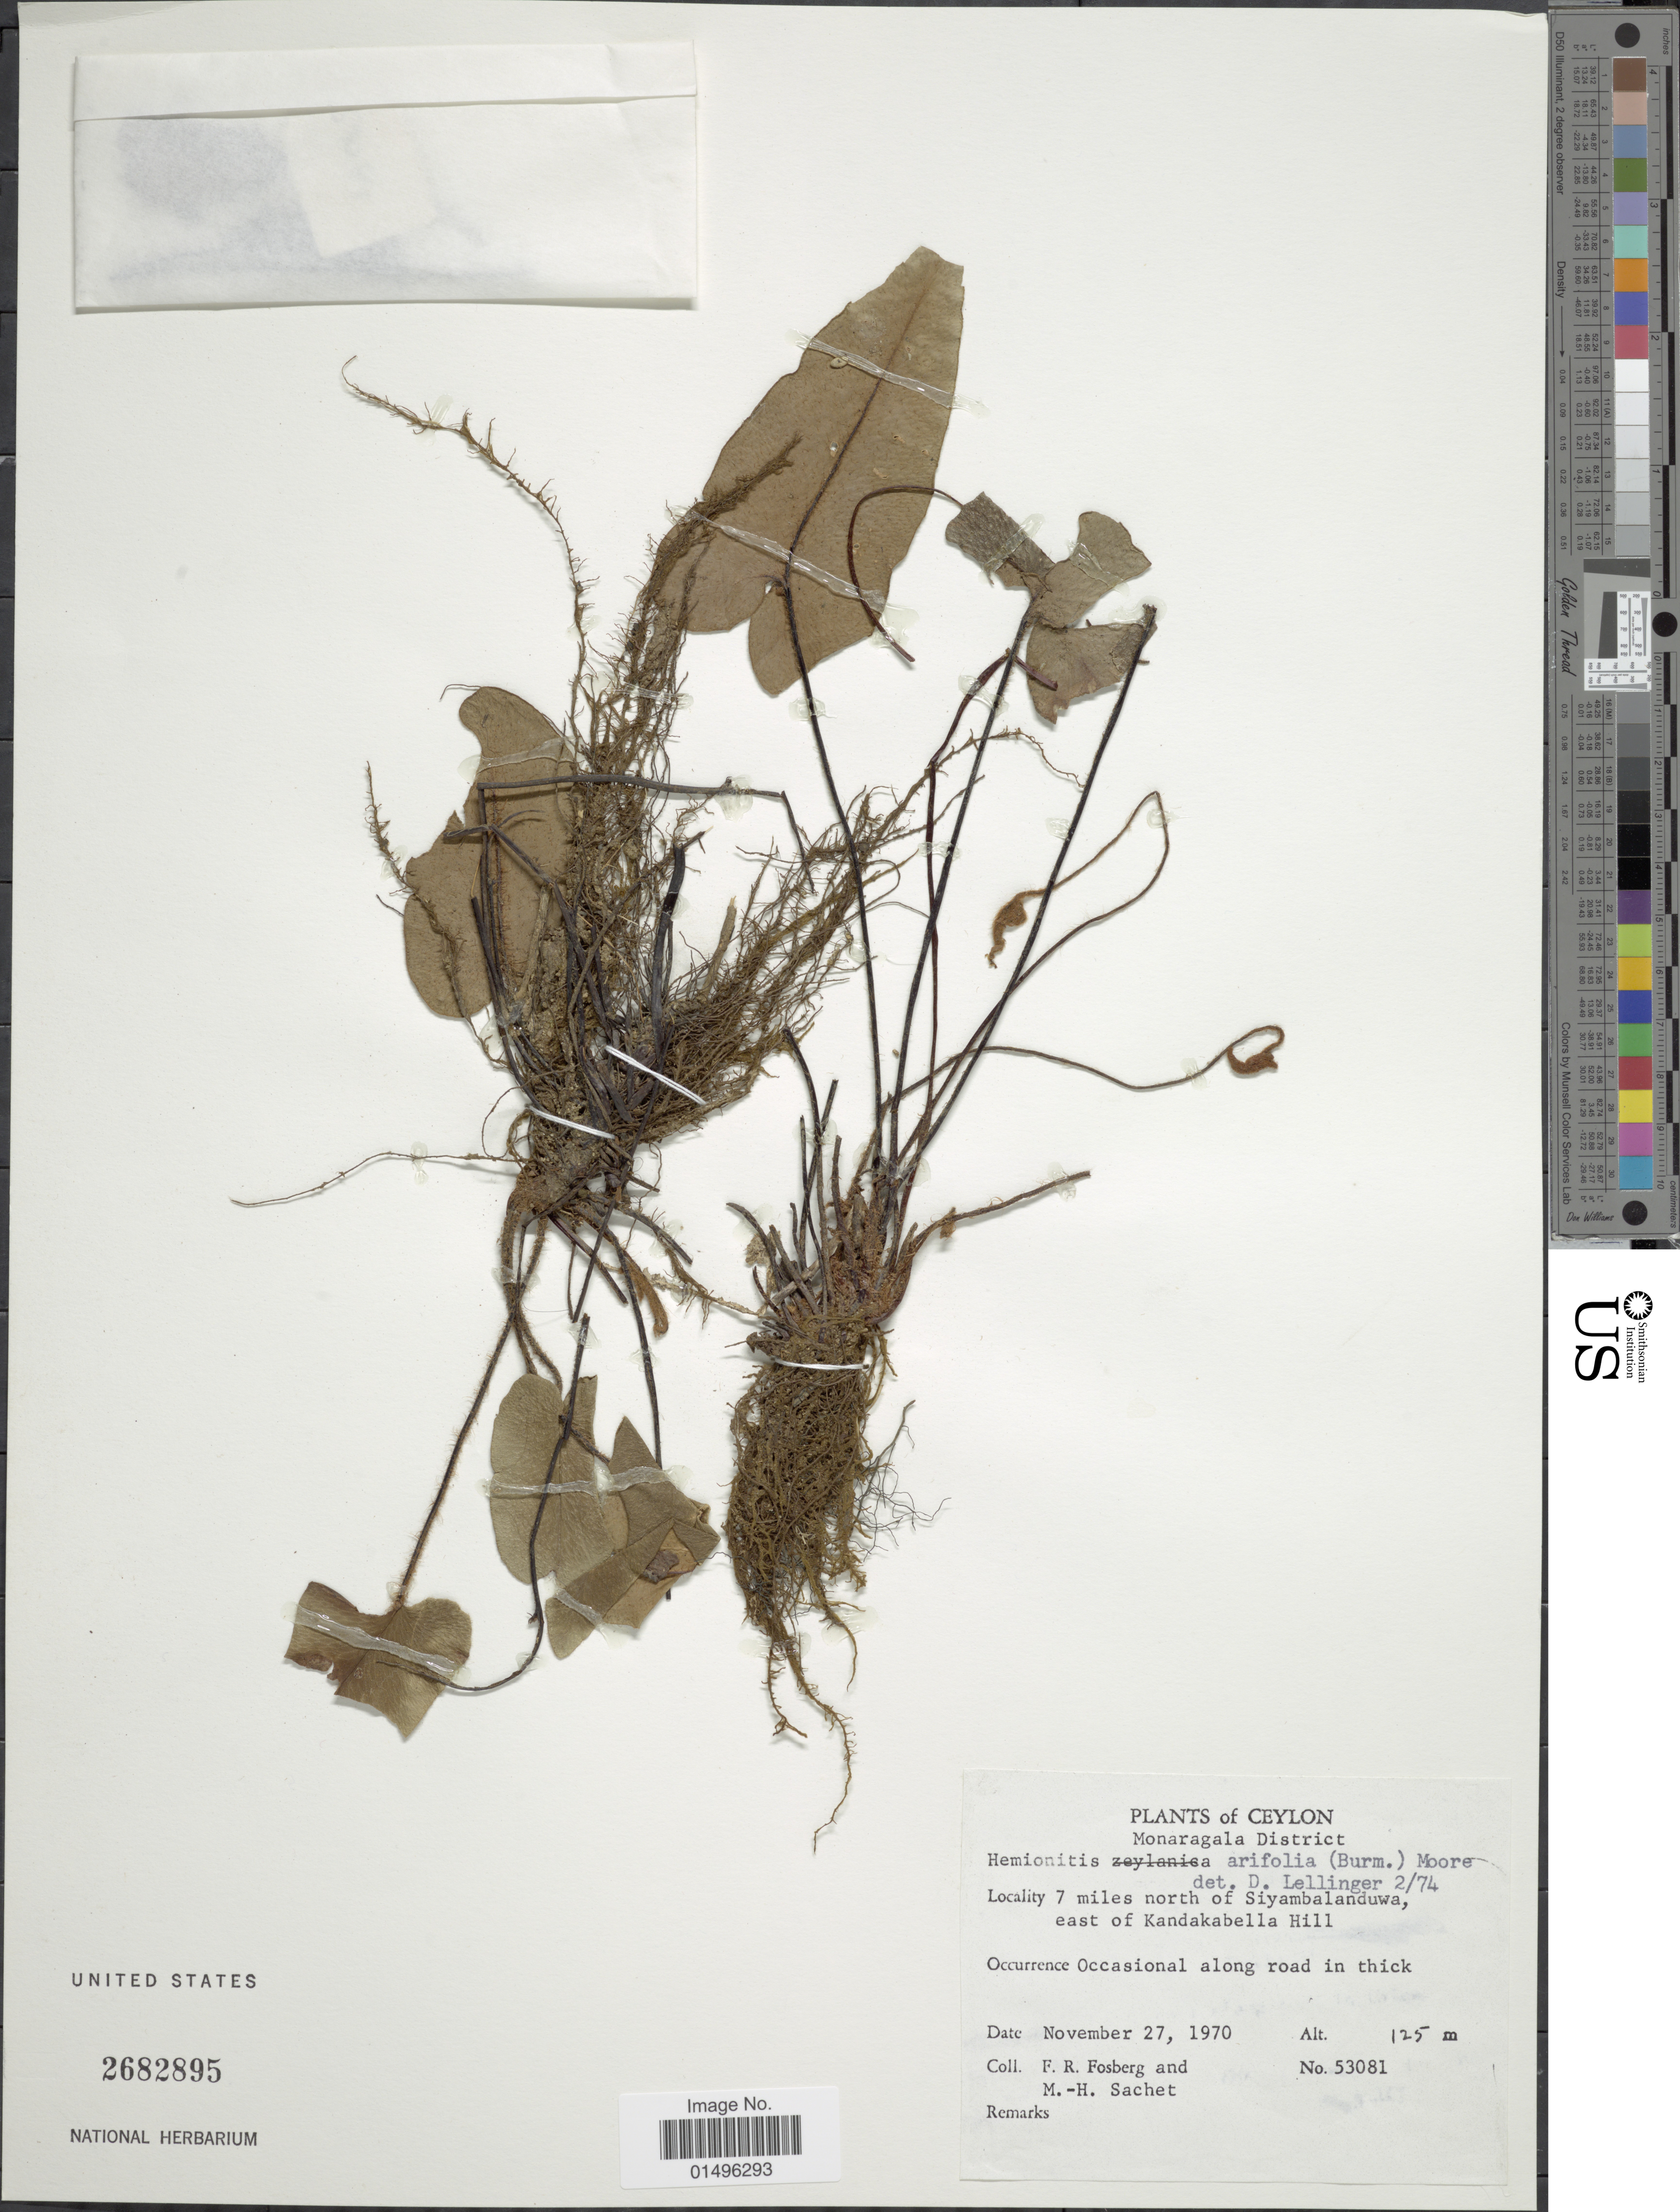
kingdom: Plantae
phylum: Tracheophyta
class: Polypodiopsida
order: Polypodiales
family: Pteridaceae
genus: Parahemionitis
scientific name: Parahemionitis cordata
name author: (Roxb. ex Hook. & Grev.) Fraser-Jenk.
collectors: F. R. Fosberg & M.-H. Sachet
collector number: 53081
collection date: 1970-11-27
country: Sri Lanka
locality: Ceylon, Monaragala District, 7 miles north of Siyambalanduwa, east of Kandakabella Hill.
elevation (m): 125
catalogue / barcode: US 2682895